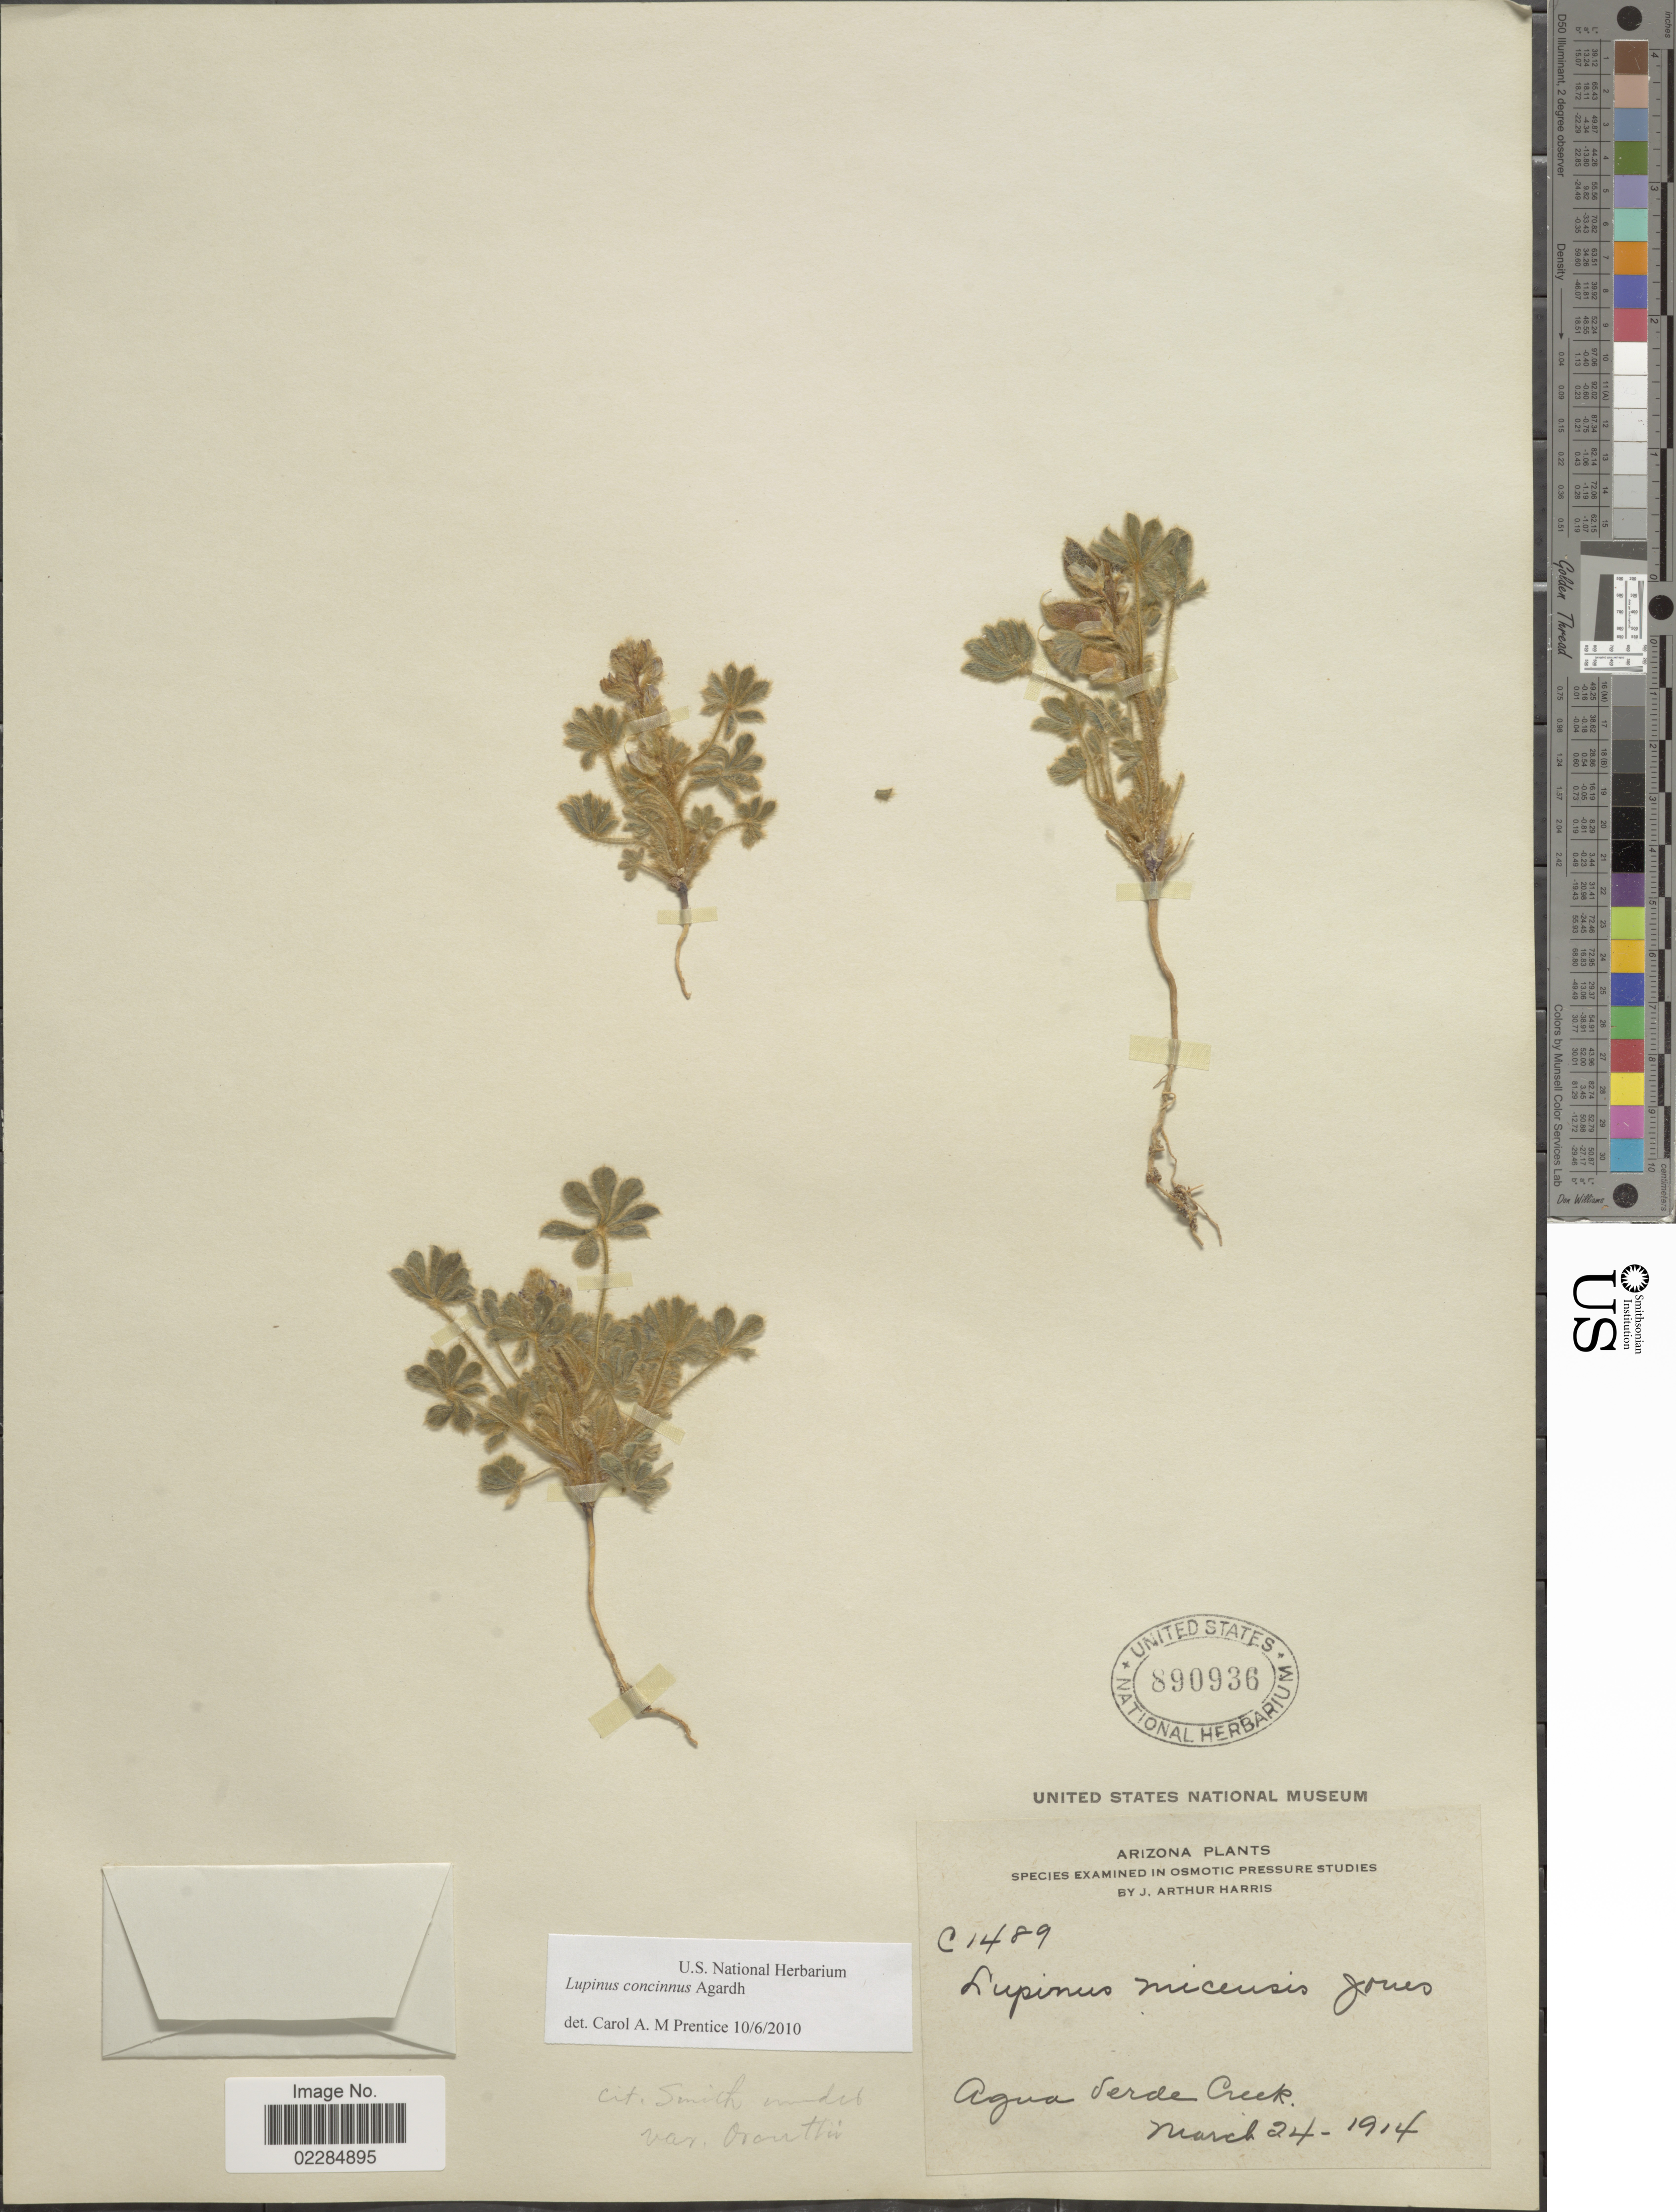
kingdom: Plantae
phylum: Tracheophyta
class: Magnoliopsida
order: Fabales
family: Fabaceae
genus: Lupinus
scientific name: Lupinus concinnus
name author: J. Agardh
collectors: A. Harris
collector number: C1489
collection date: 1914-03-24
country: United States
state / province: Arizona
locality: Agua Verde Creek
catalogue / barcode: US 890936